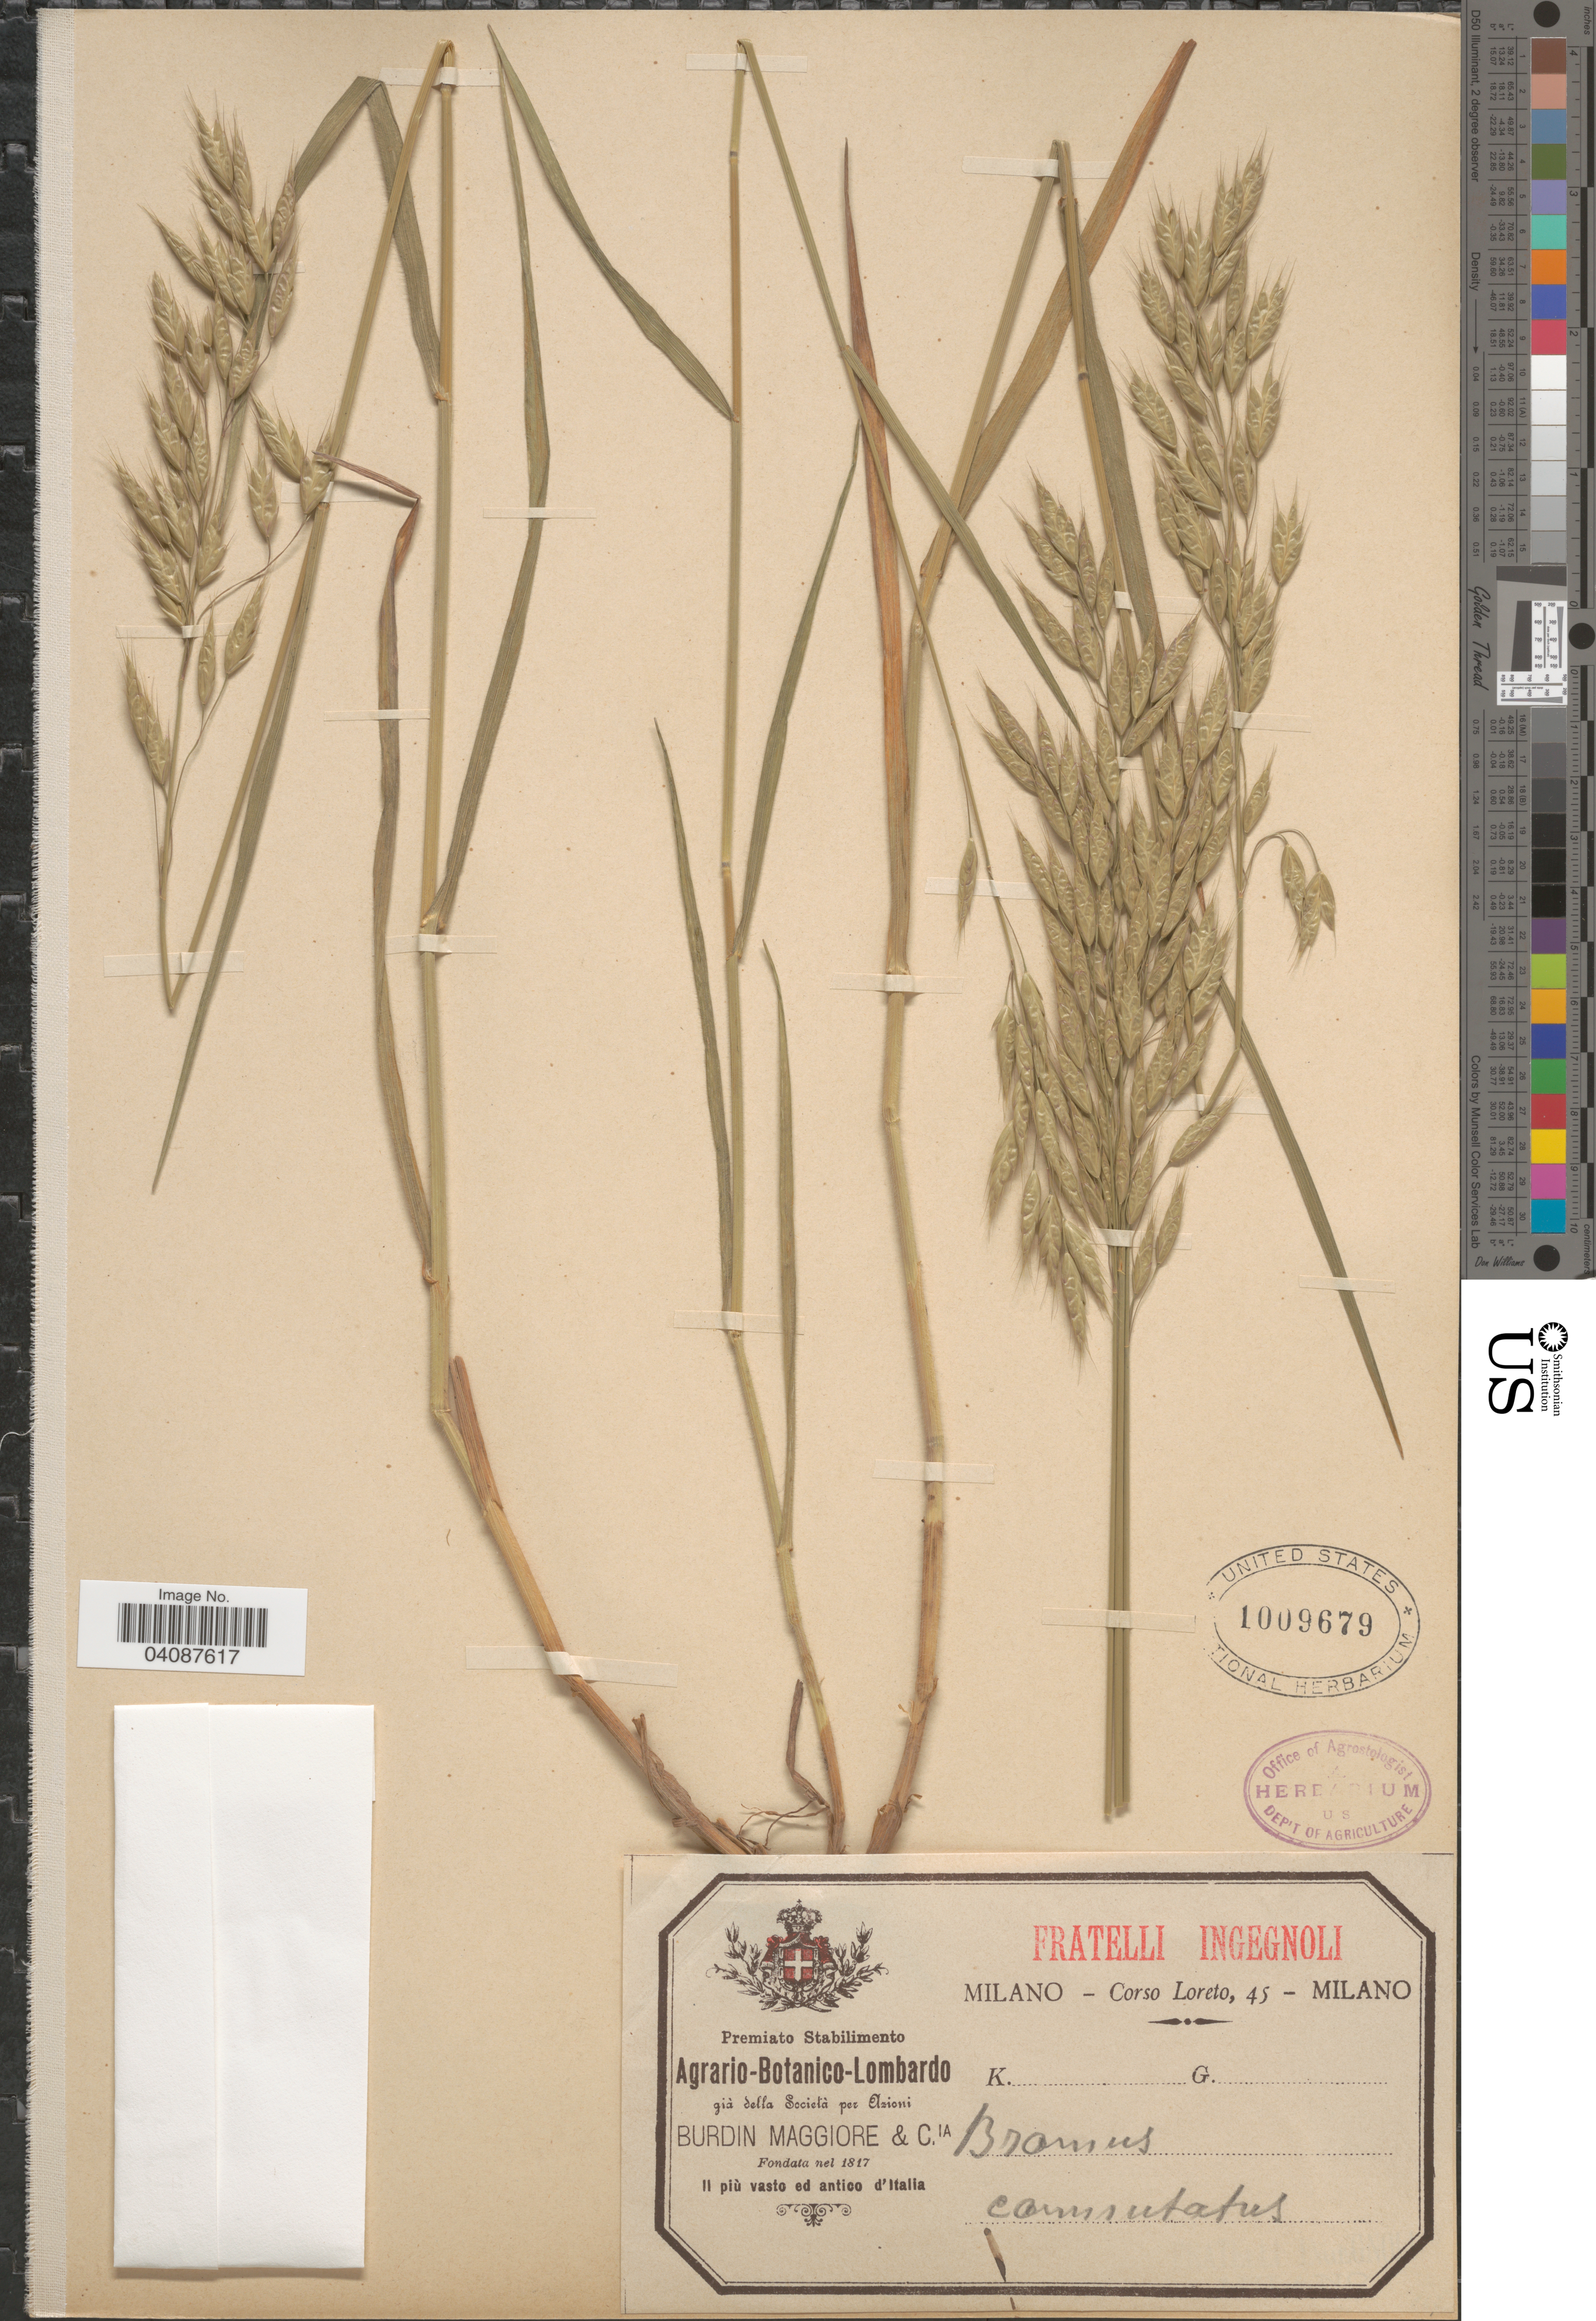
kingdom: Plantae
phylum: Tracheophyta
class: Liliopsida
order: Poales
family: Poaceae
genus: Bromus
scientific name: Bromus commutatus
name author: Schrad.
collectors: Loreto, C.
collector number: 45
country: Italy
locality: II più vasto ed antico d'Italia.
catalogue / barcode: US 1009679